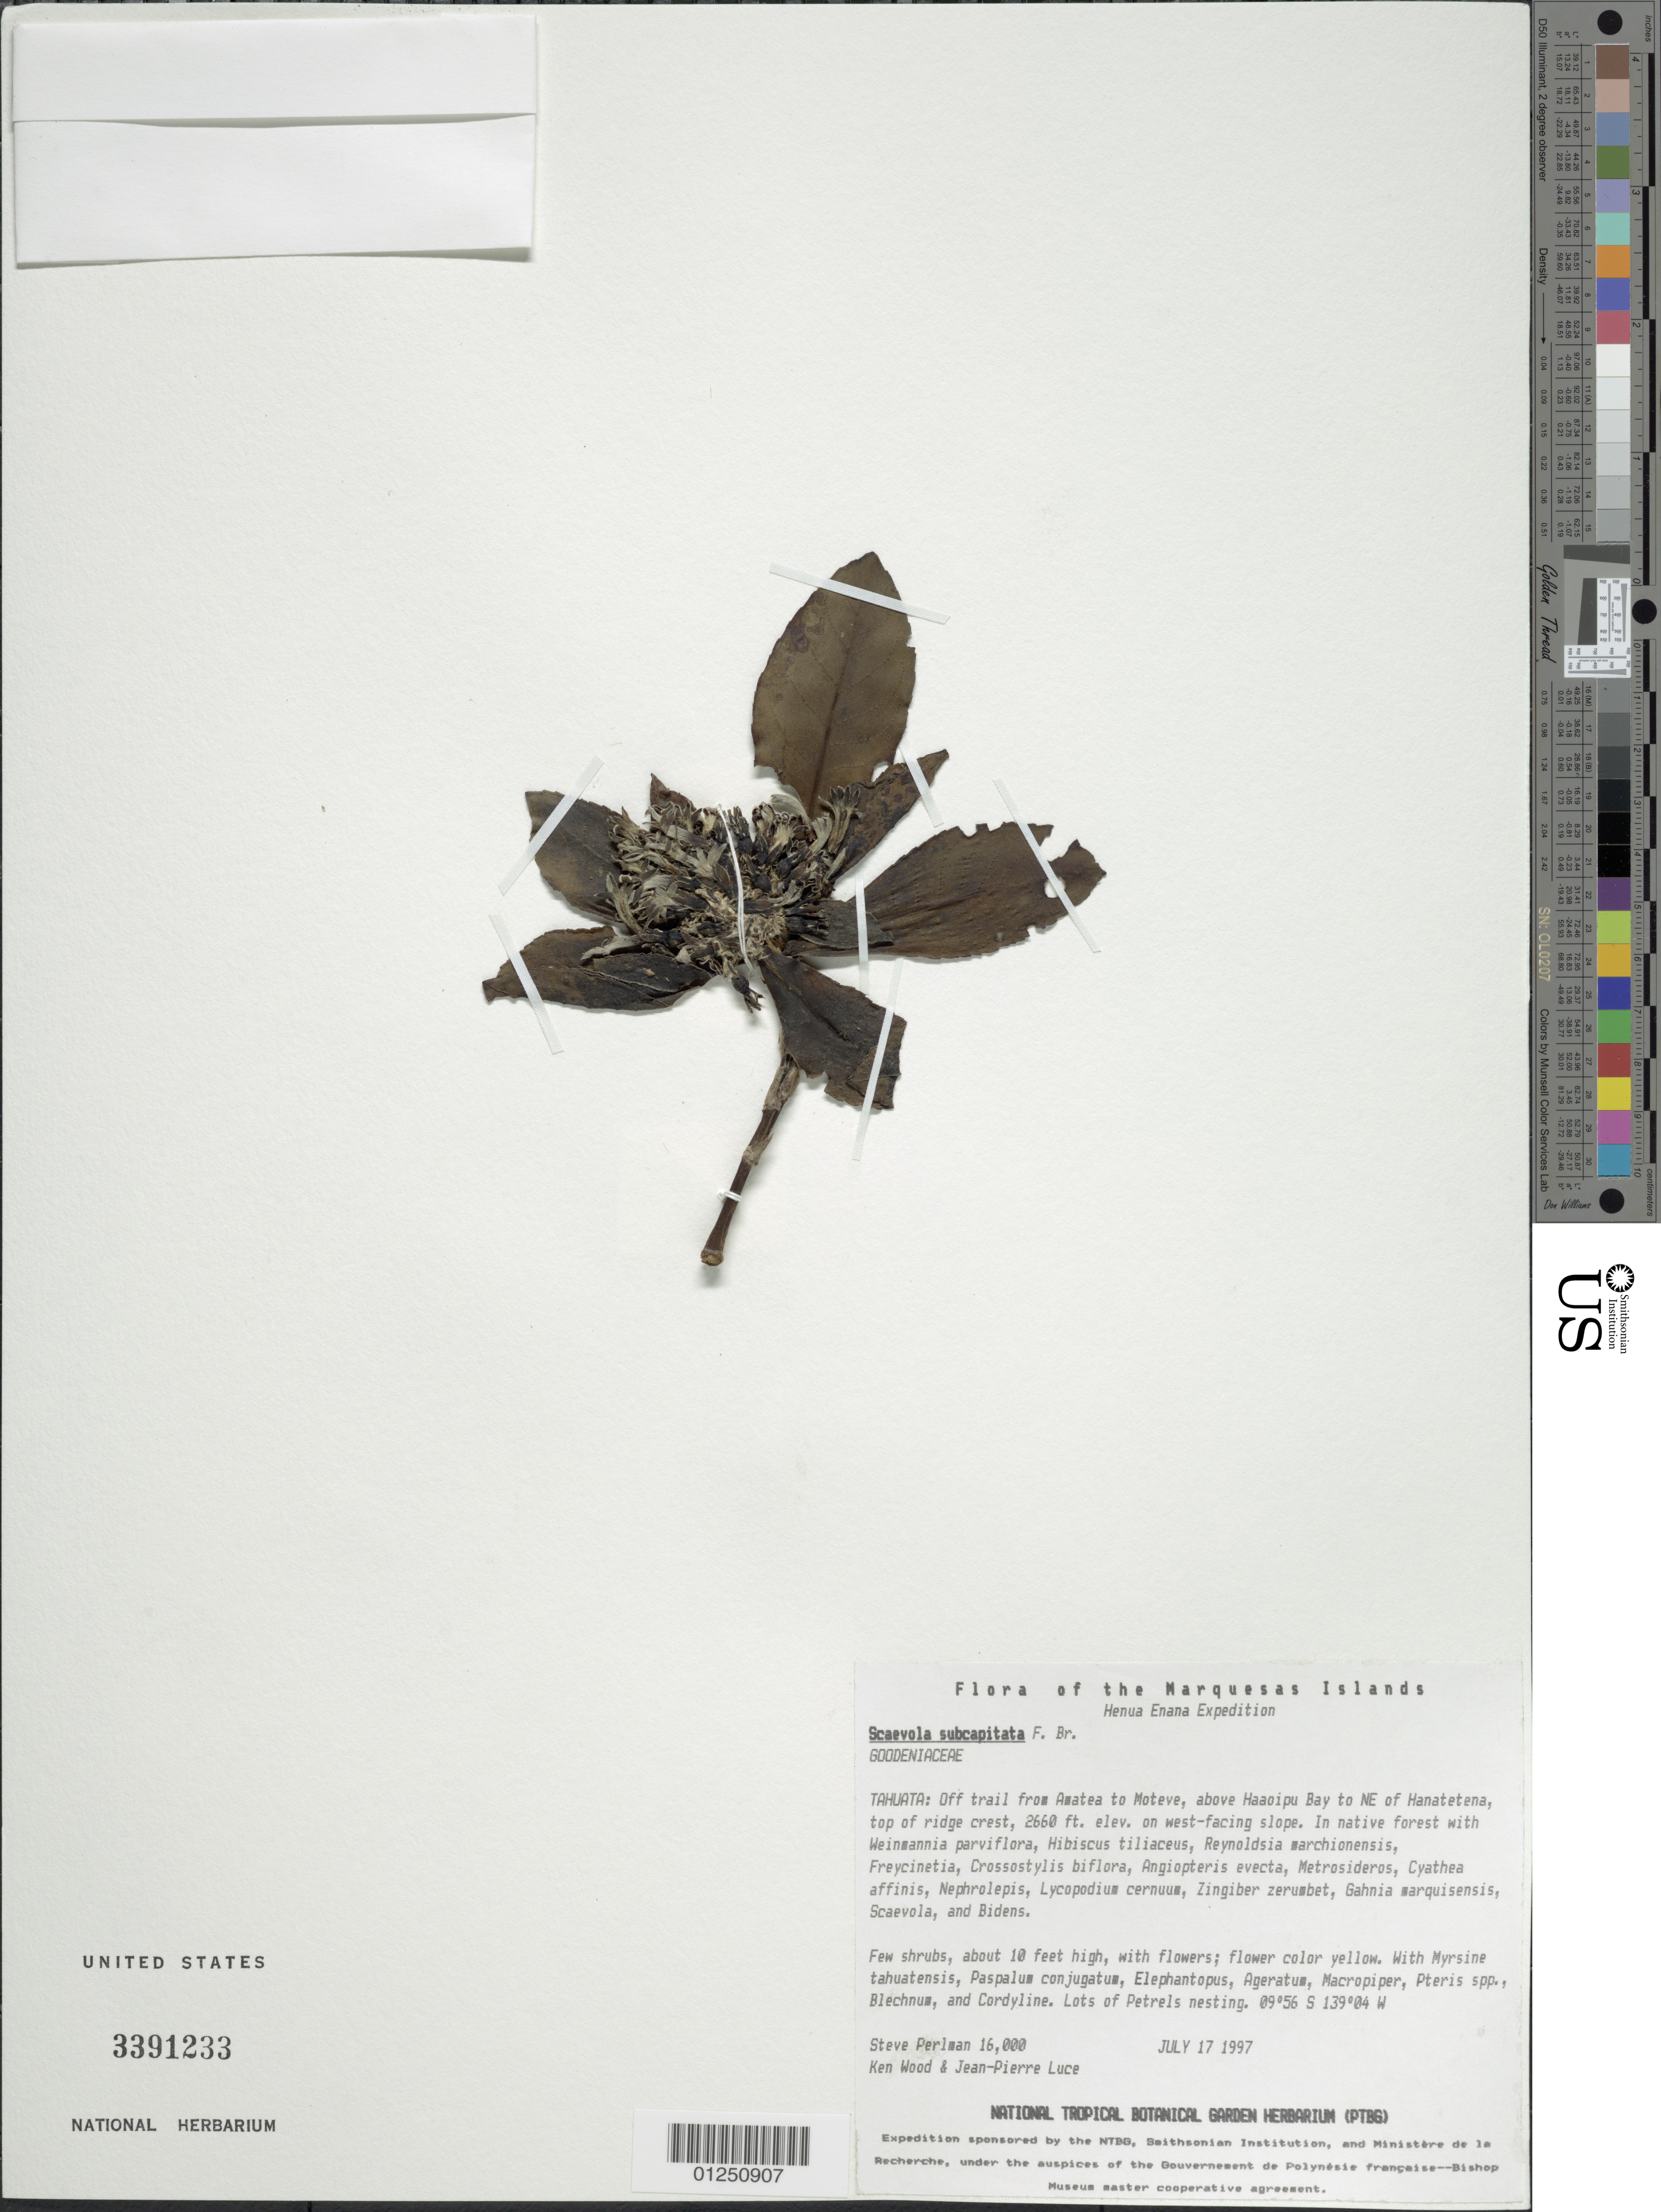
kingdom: Plantae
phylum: Tracheophyta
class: Magnoliopsida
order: Asterales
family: Goodeniaceae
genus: Scaevola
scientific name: Scaevola subcapitata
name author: F. Br.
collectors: S. P. Perlman, K. R. Wood & J. Luce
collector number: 16000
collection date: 1997-07-17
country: French Polynesia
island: Tahuata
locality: Off trail from Amatea to Moteve, above Haaoipu Bay, to NE of Hanatetena, top of ridge crest, W facing slope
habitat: Native forest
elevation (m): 811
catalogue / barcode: US 3391233